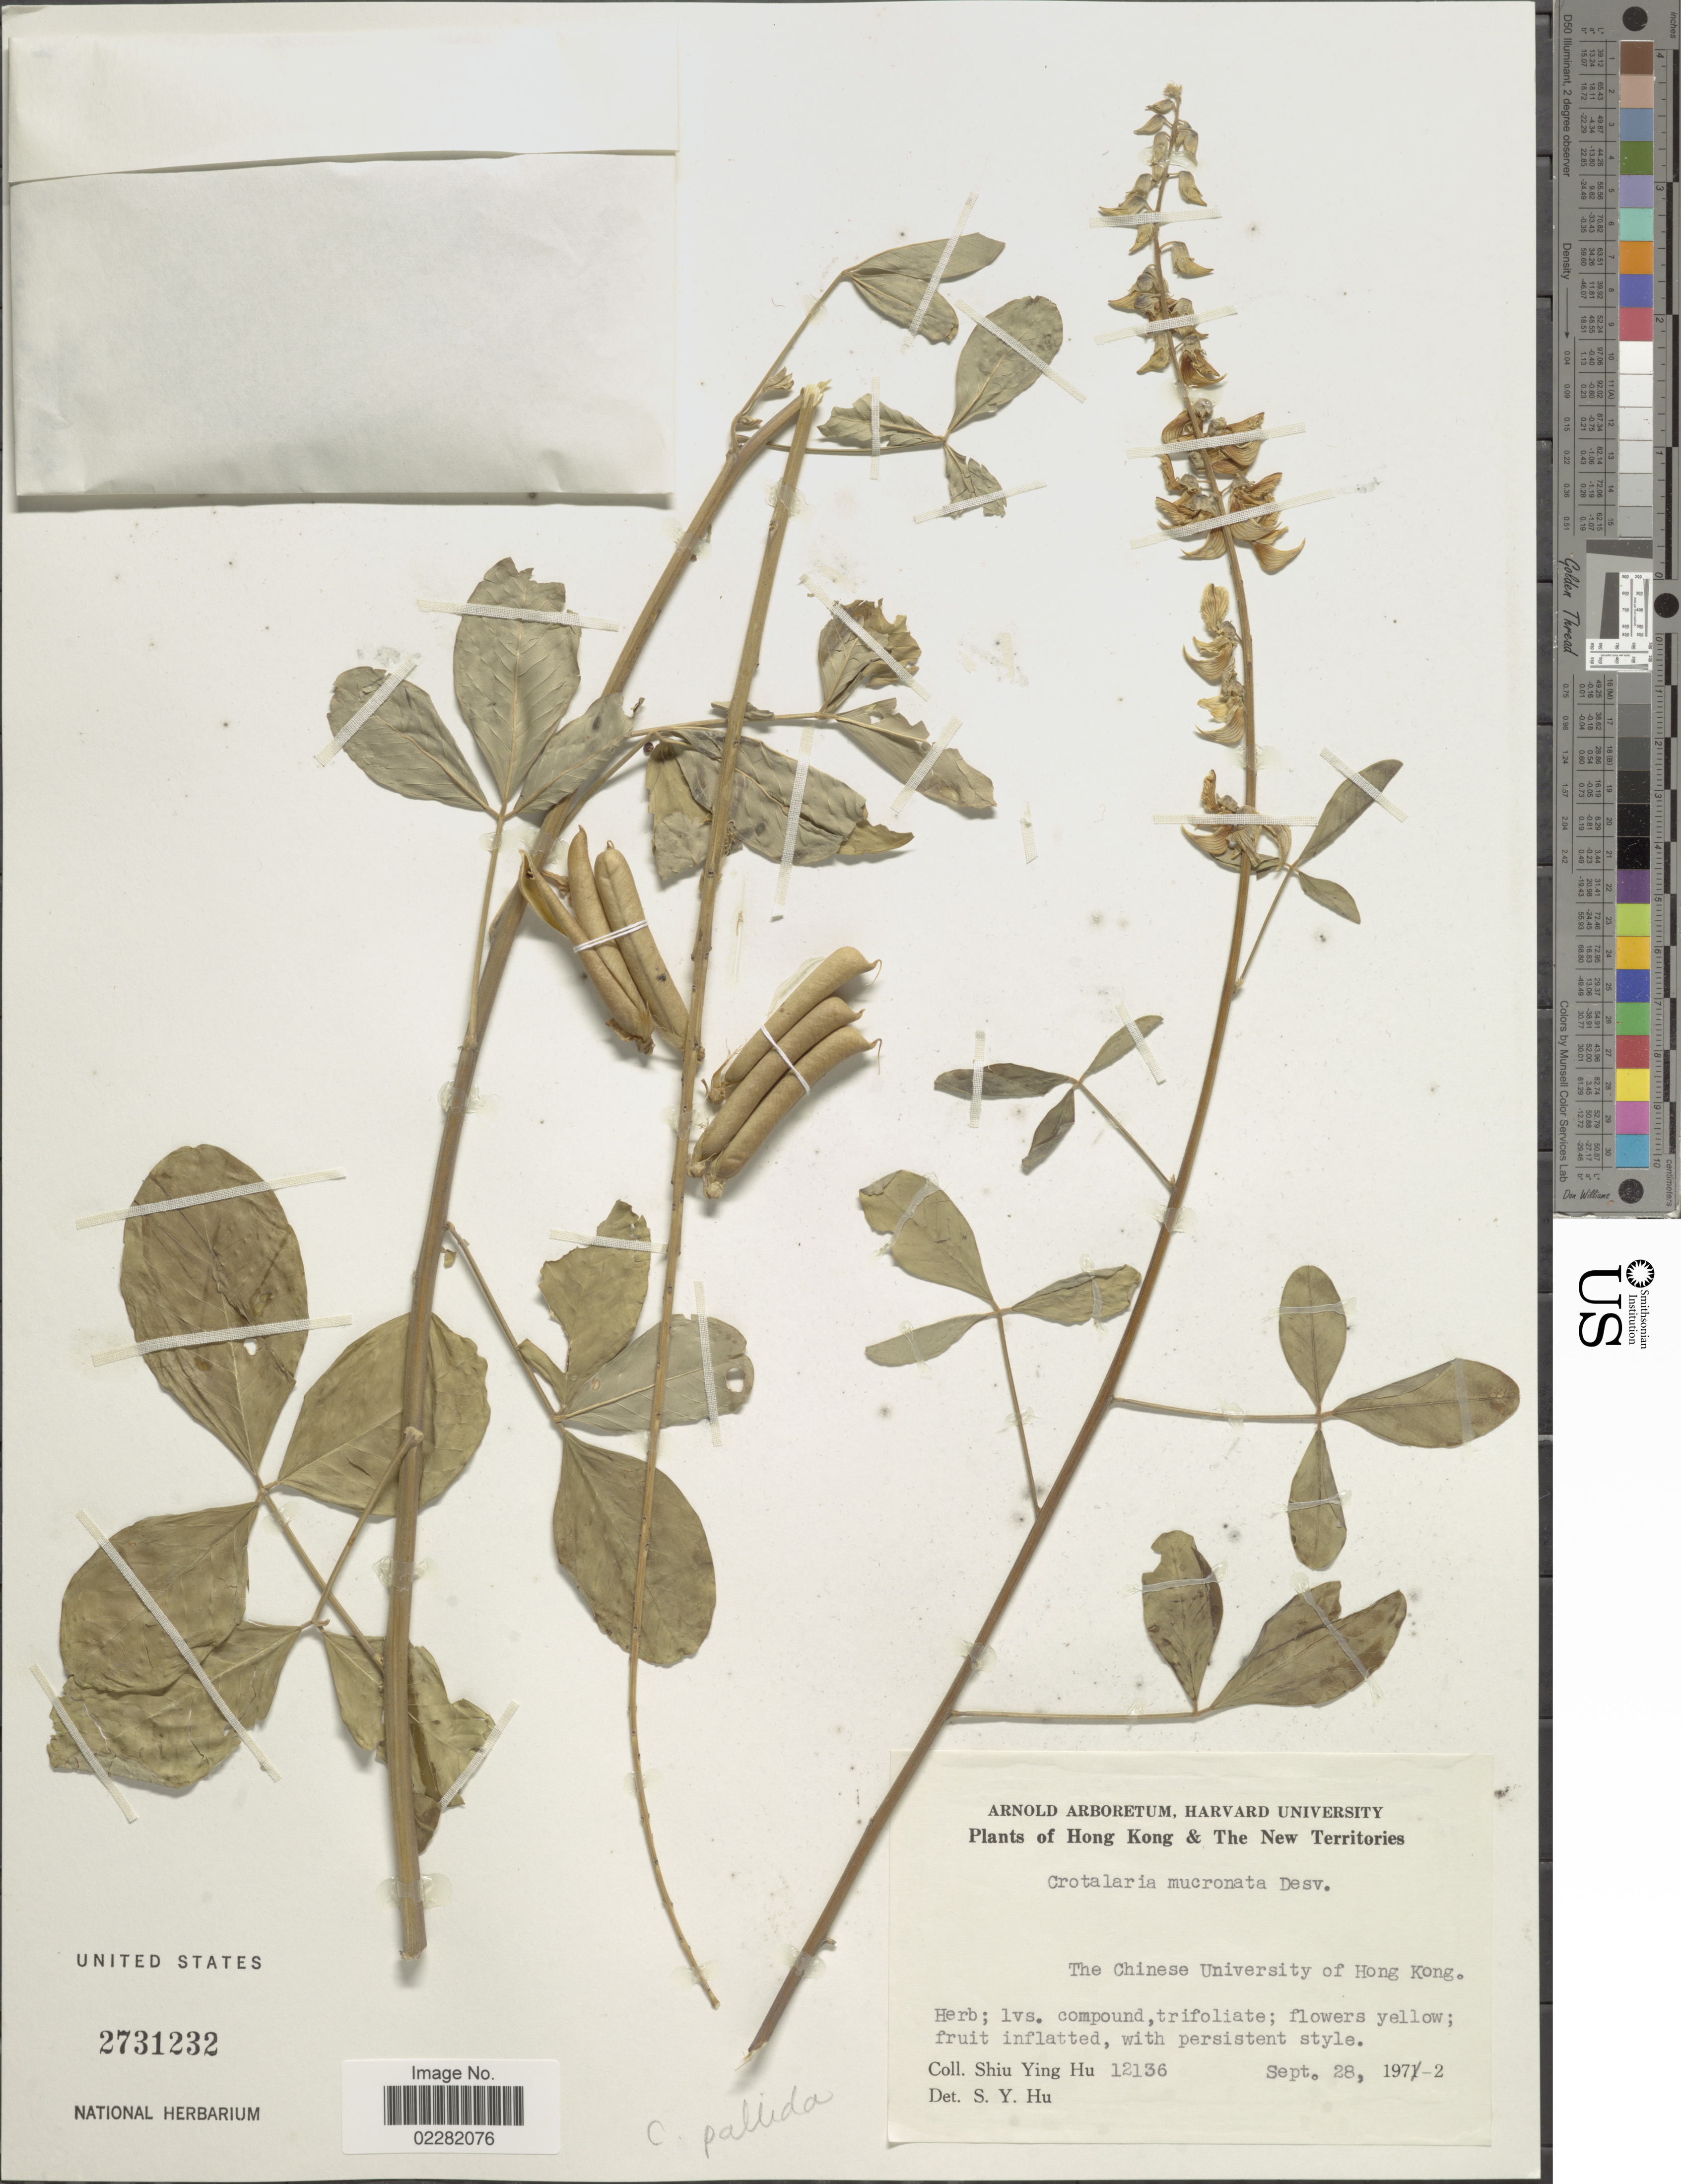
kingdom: Plantae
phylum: Tracheophyta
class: Magnoliopsida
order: Fabales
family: Fabaceae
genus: Crotalaria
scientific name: Crotalaria pallida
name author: Aiton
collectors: S. Y. Hu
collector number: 12136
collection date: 1972-09-28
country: China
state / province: Hong Kong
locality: The New Territories, The Chinese University of Hong Kong,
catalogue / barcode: US 2731232